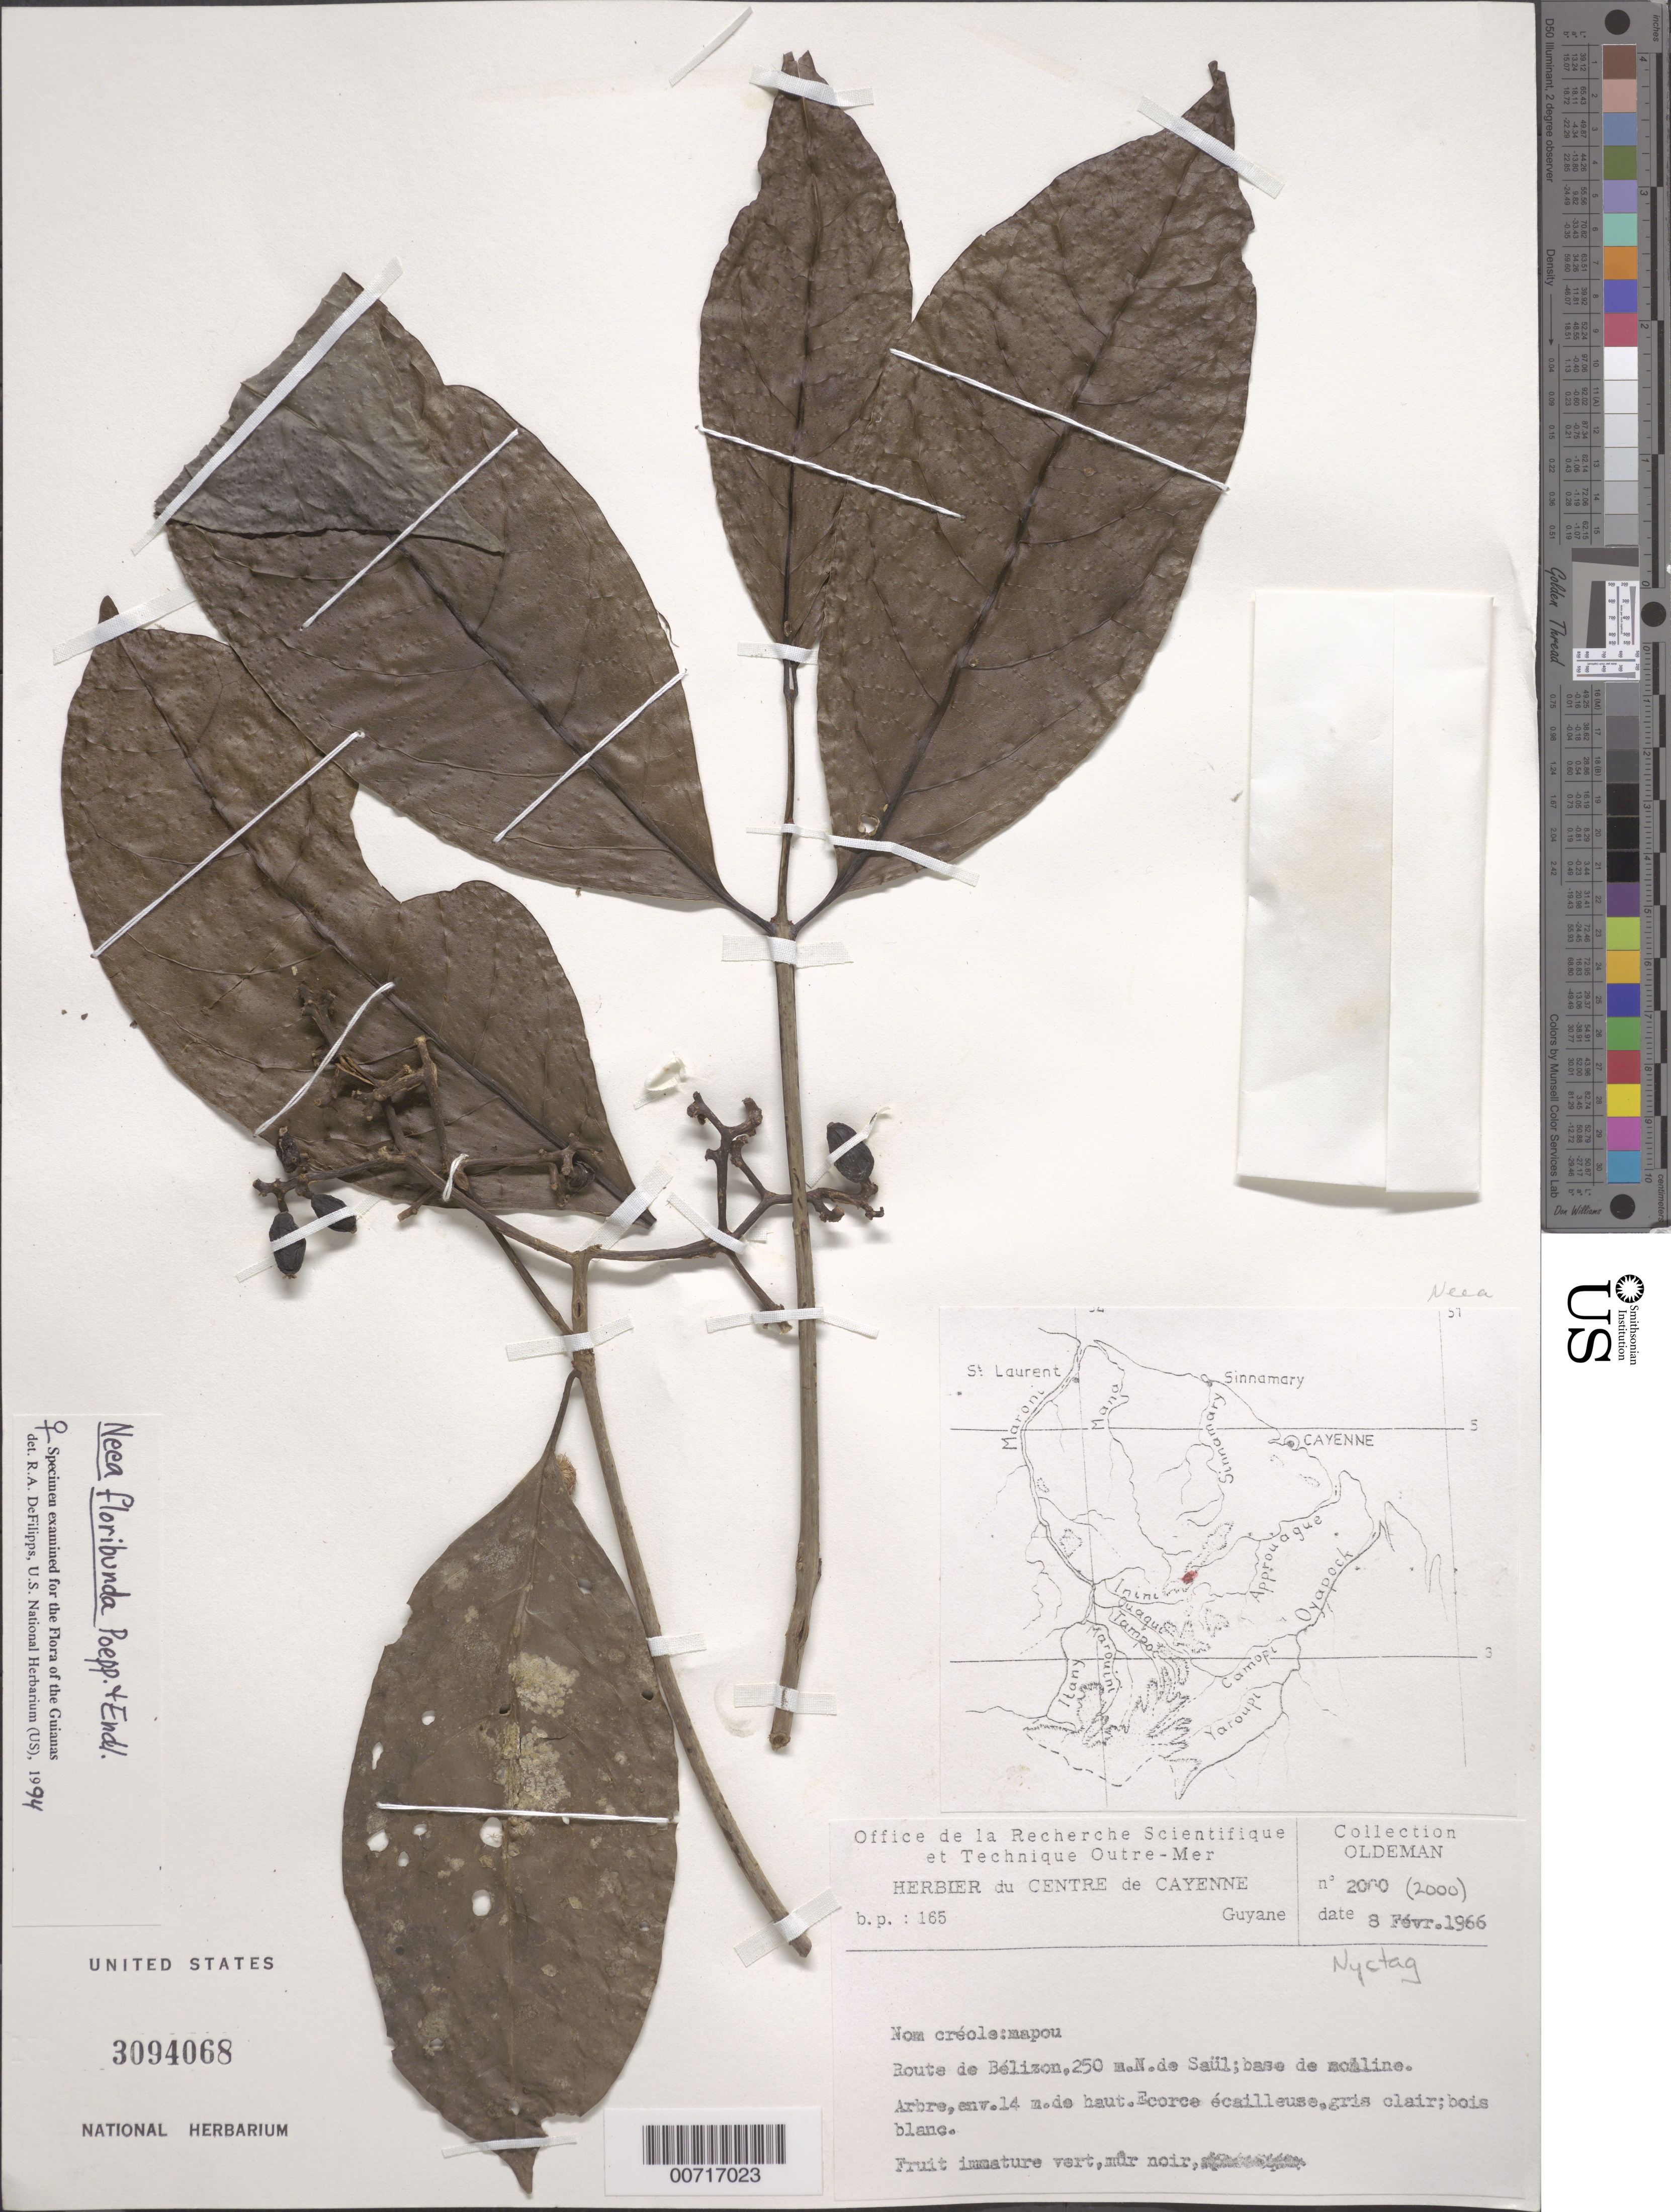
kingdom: Plantae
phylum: Tracheophyta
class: Magnoliopsida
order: Caryophyllales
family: Nyctaginaceae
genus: Neea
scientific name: Neea floribunda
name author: Poepp. & Endl.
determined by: DeFilipps, R. A.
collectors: R. Oldeman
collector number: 2000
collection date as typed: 8-Feb-66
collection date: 1966-02-08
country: French Guiana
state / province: Saint-Laurent-du-Maroni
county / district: Saül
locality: Route de Bélizon, env. 2.5 km N de Saül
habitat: Base moline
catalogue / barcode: US 3094068